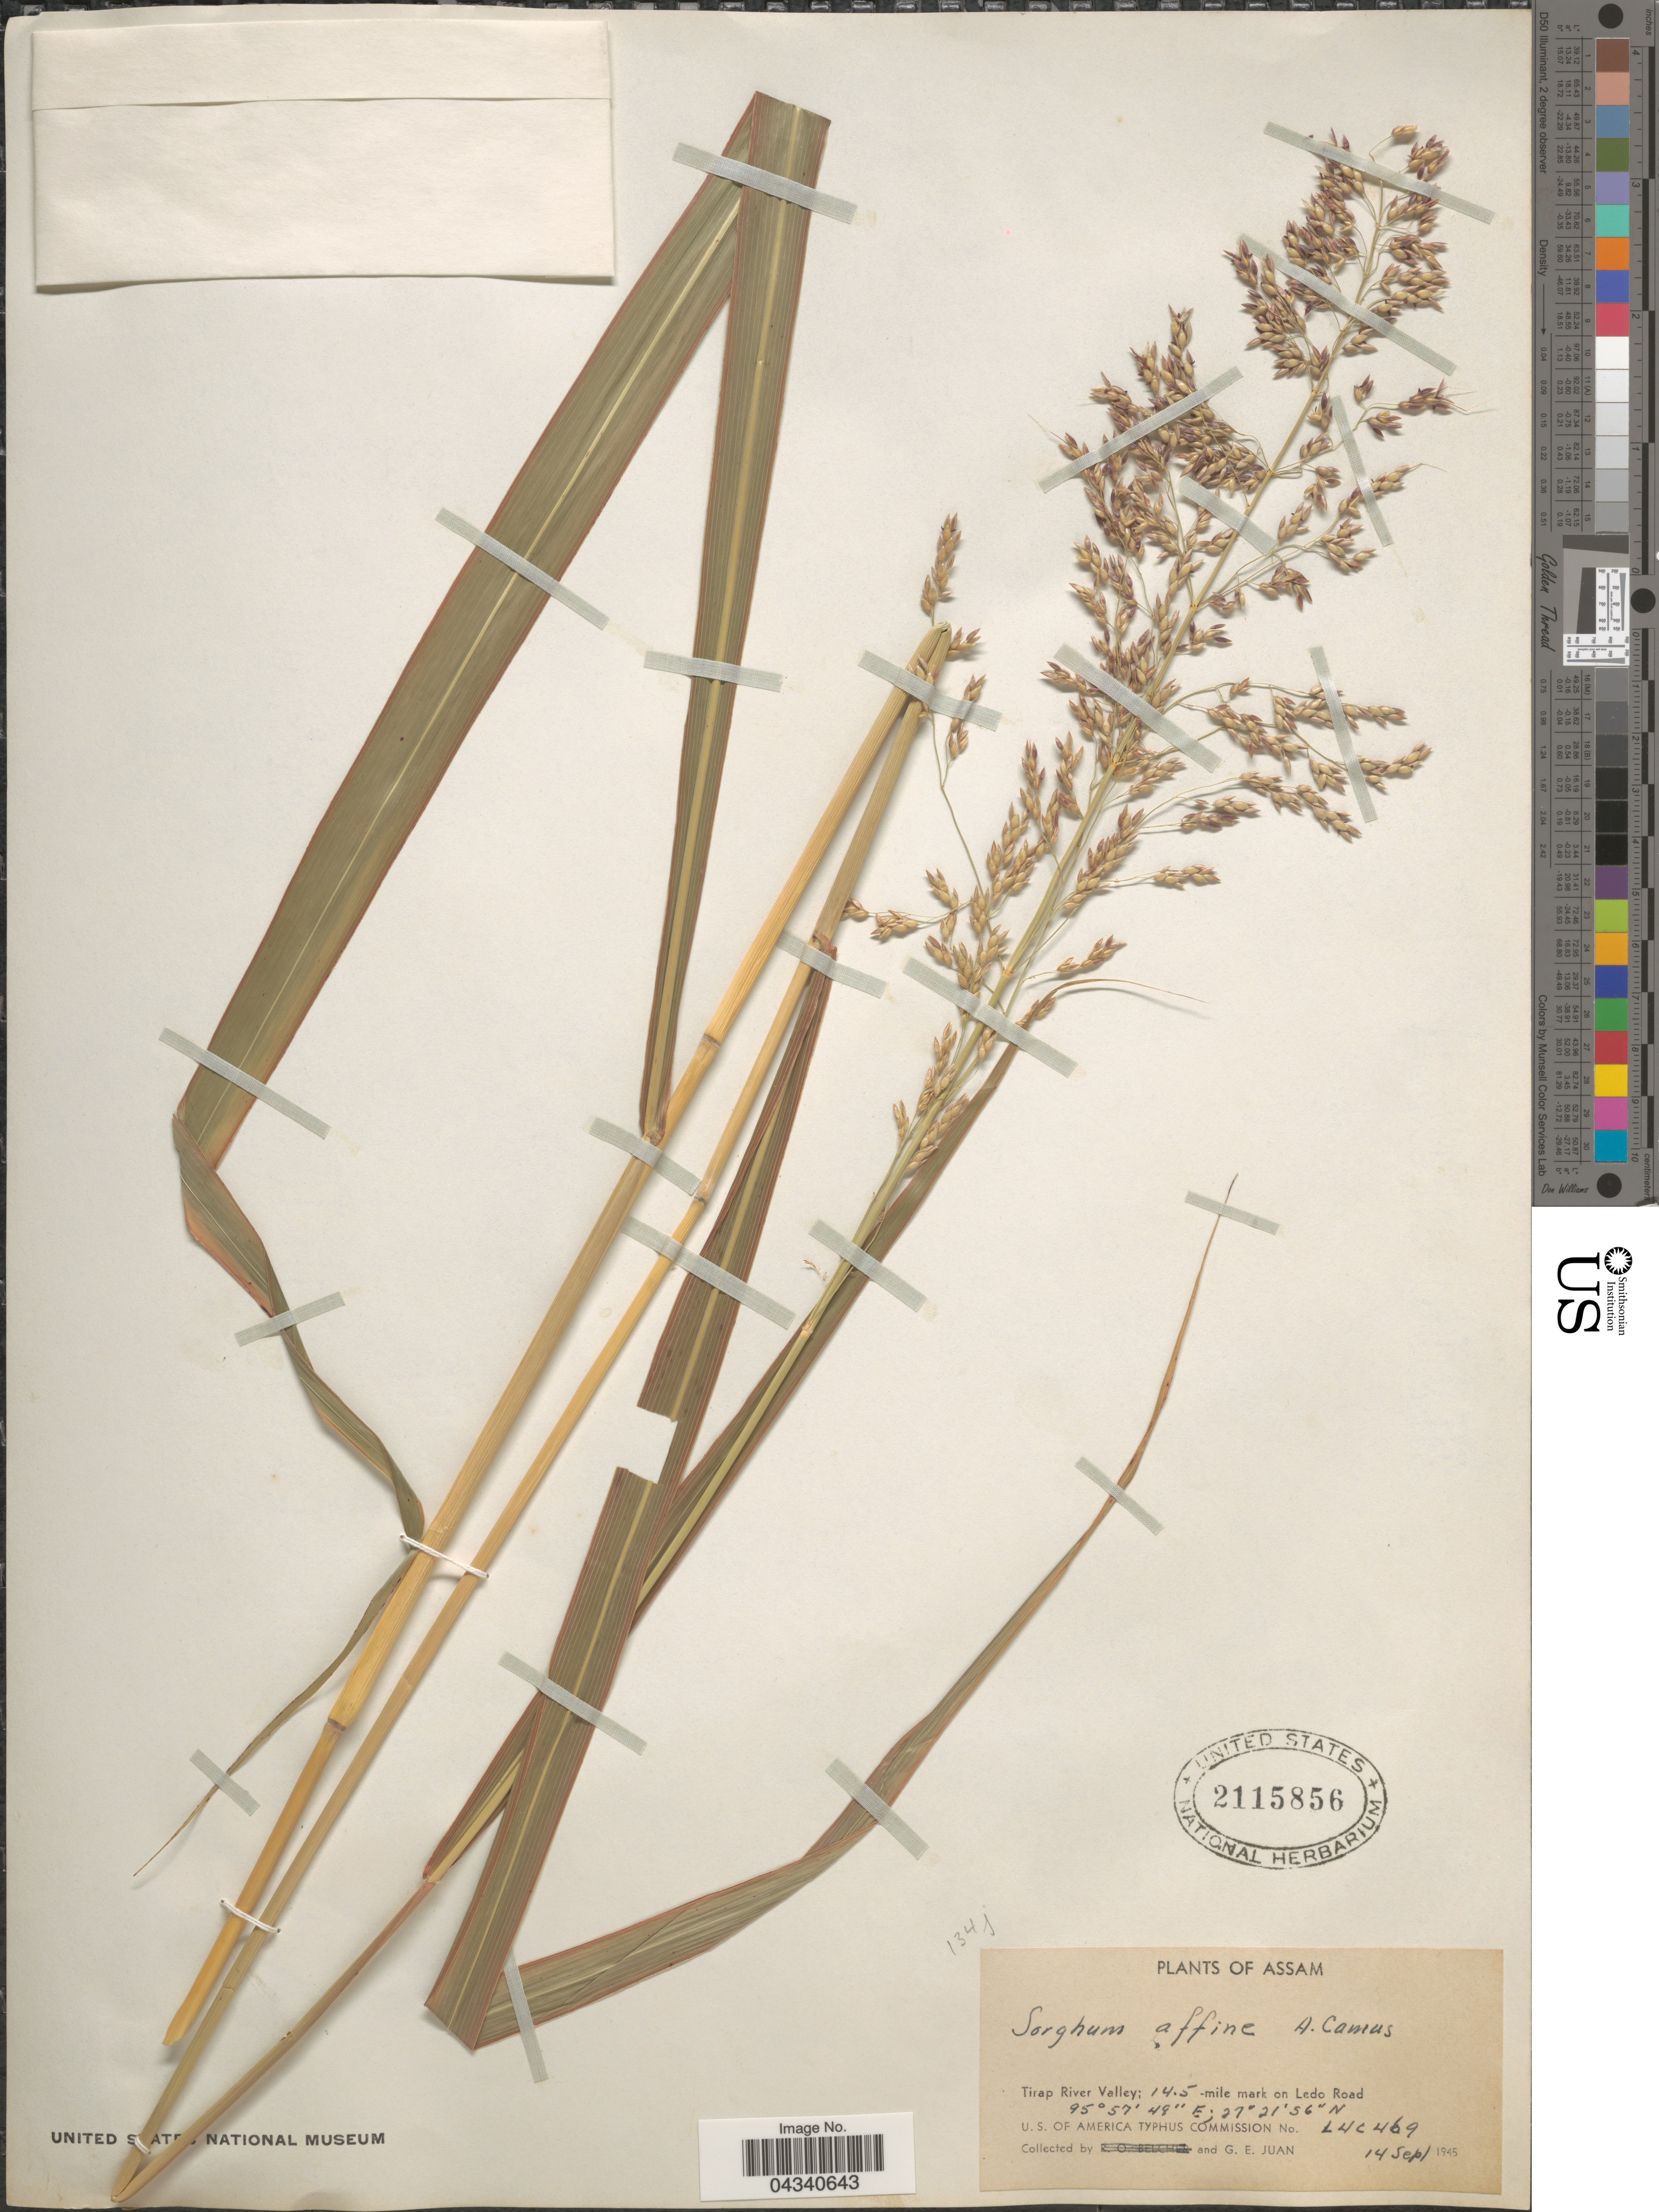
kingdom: Plantae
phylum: Tracheophyta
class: Liliopsida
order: Poales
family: Poaceae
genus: Sorghum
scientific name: Sorghum propinquum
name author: (Kunth) Hitchc.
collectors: G. Juan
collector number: LUC469*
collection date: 1945-09-14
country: India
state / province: Assam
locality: Tirap River Valley; 14.5-mile mark on Ledo Road.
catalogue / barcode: US 2115856